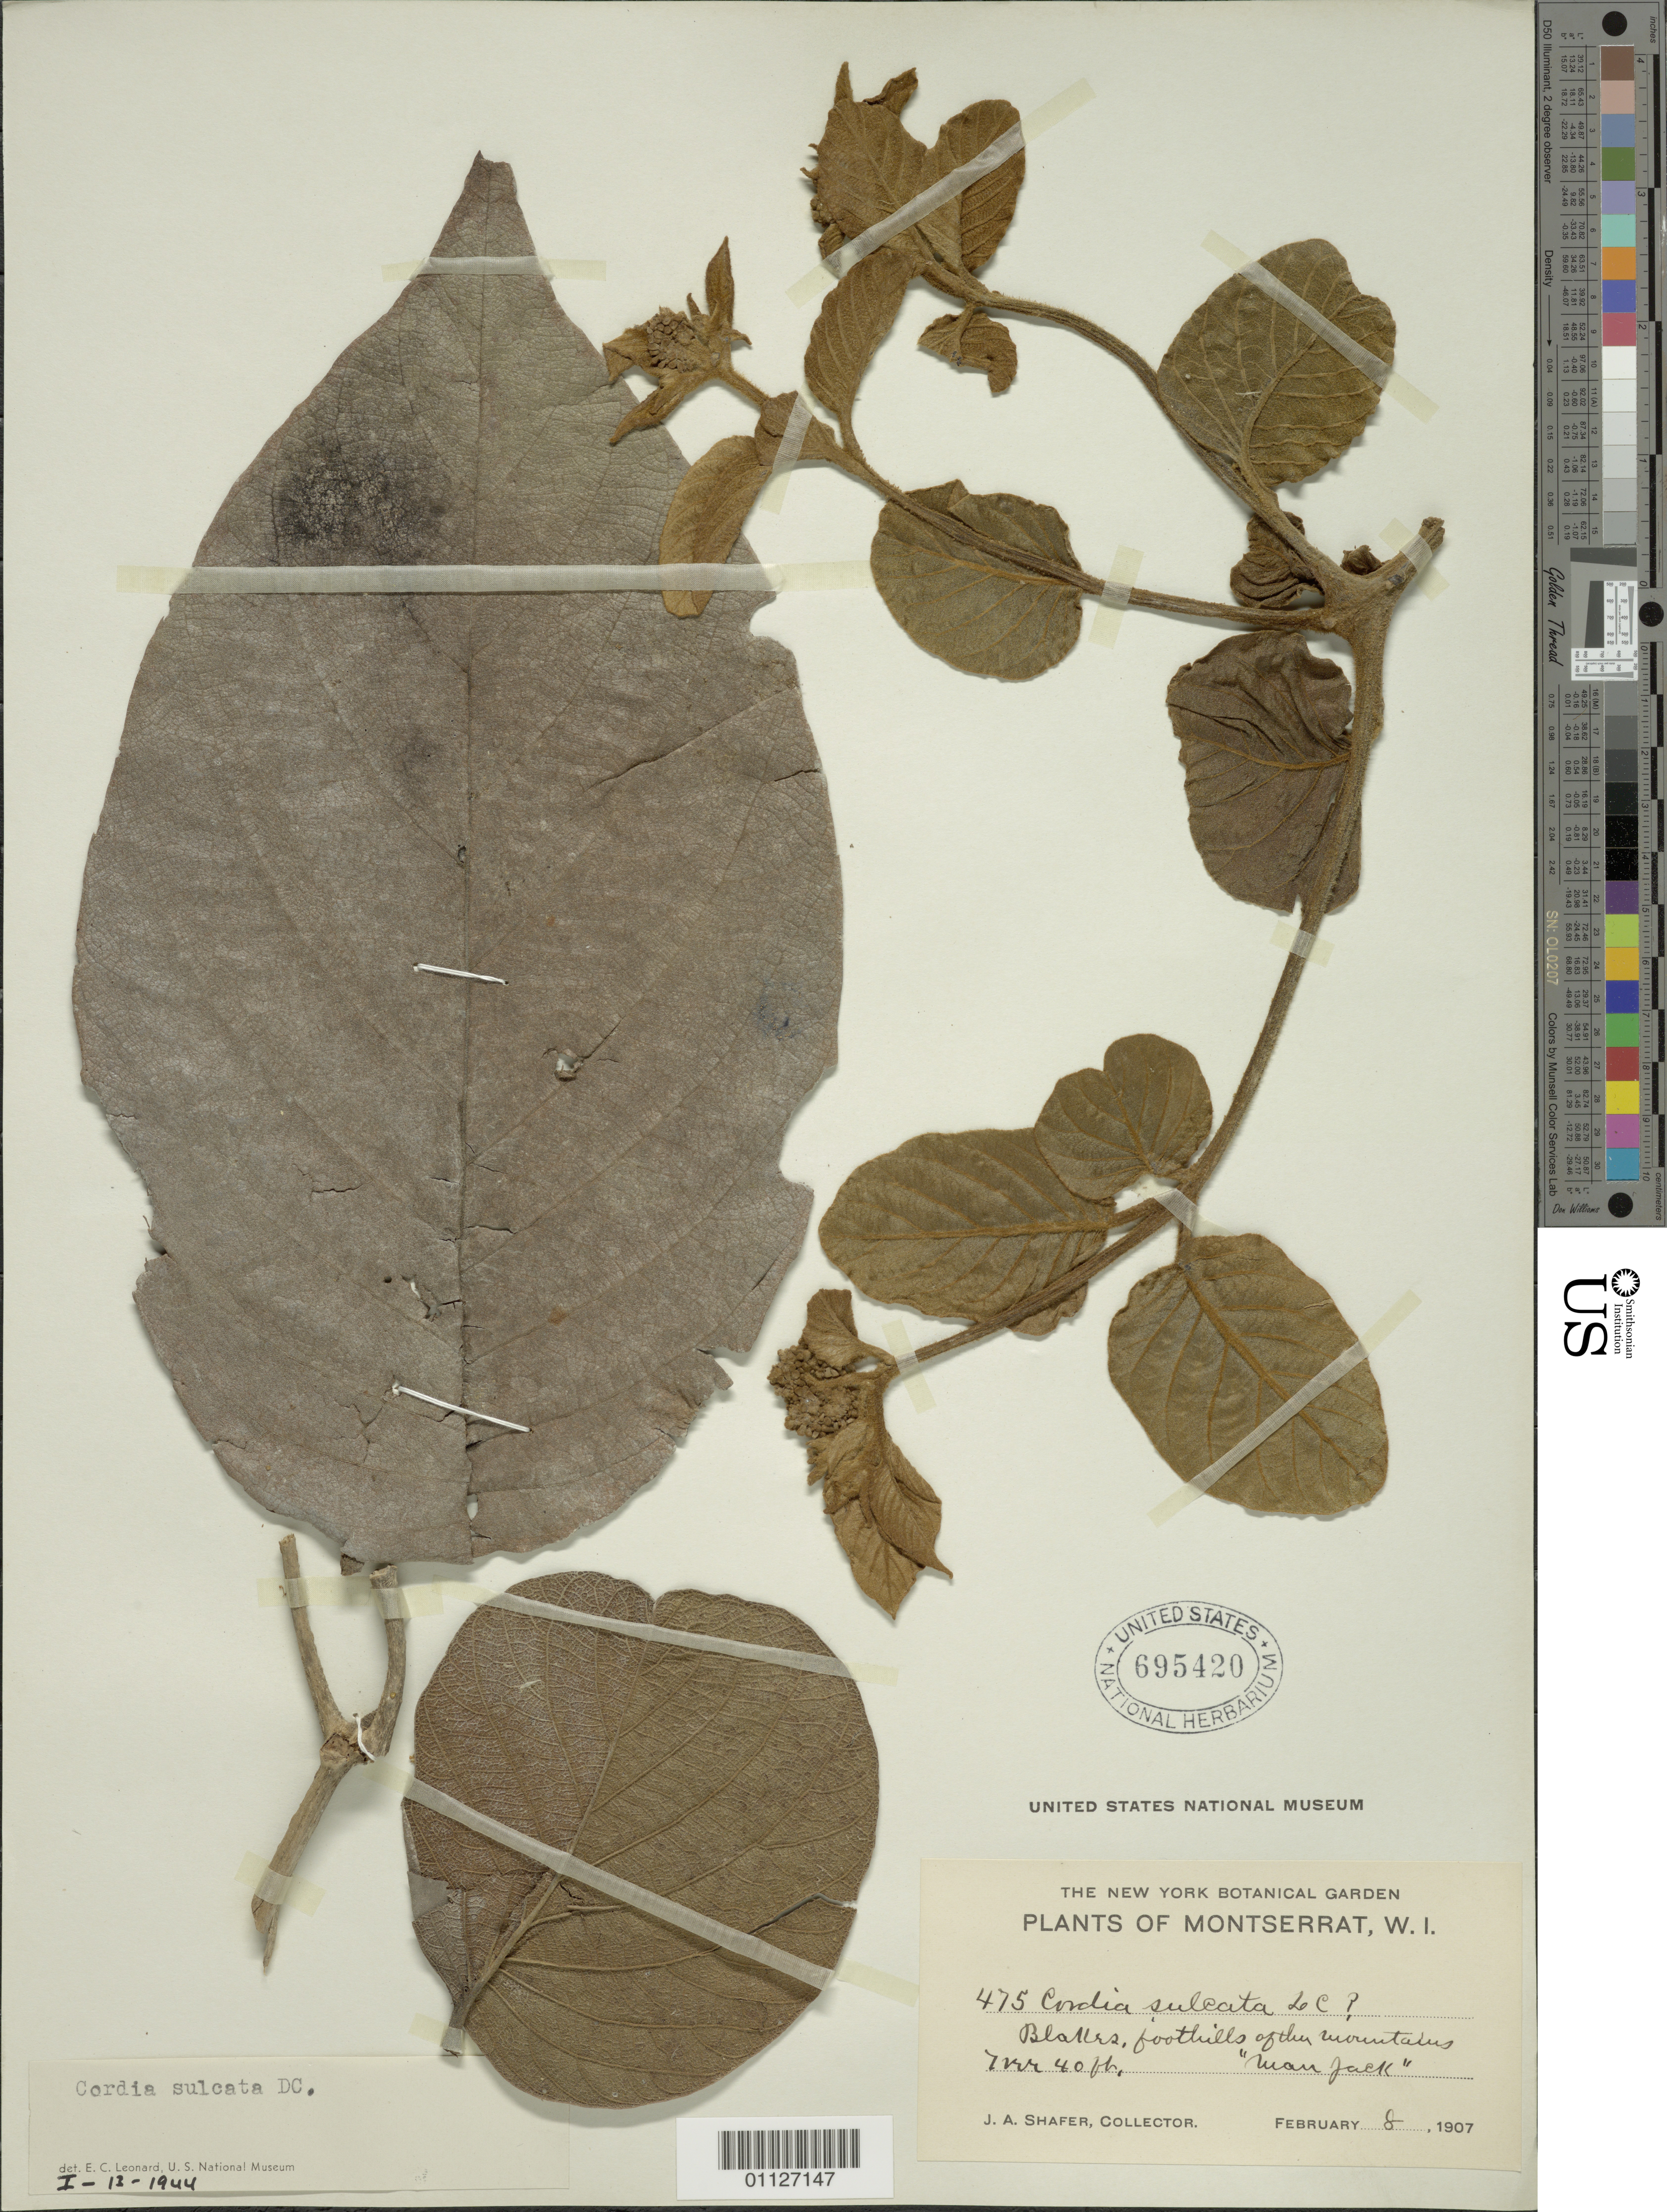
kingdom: Plantae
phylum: Tracheophyta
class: Magnoliopsida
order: Boraginales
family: Cordiaceae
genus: Cordia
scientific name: Cordia sulcata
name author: DC.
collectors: J. A. Shafer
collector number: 475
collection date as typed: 08 Feb 1907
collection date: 1907-02-08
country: Montserrat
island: Montserrat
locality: Blakes, foothills of the mountains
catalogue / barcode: US 695420